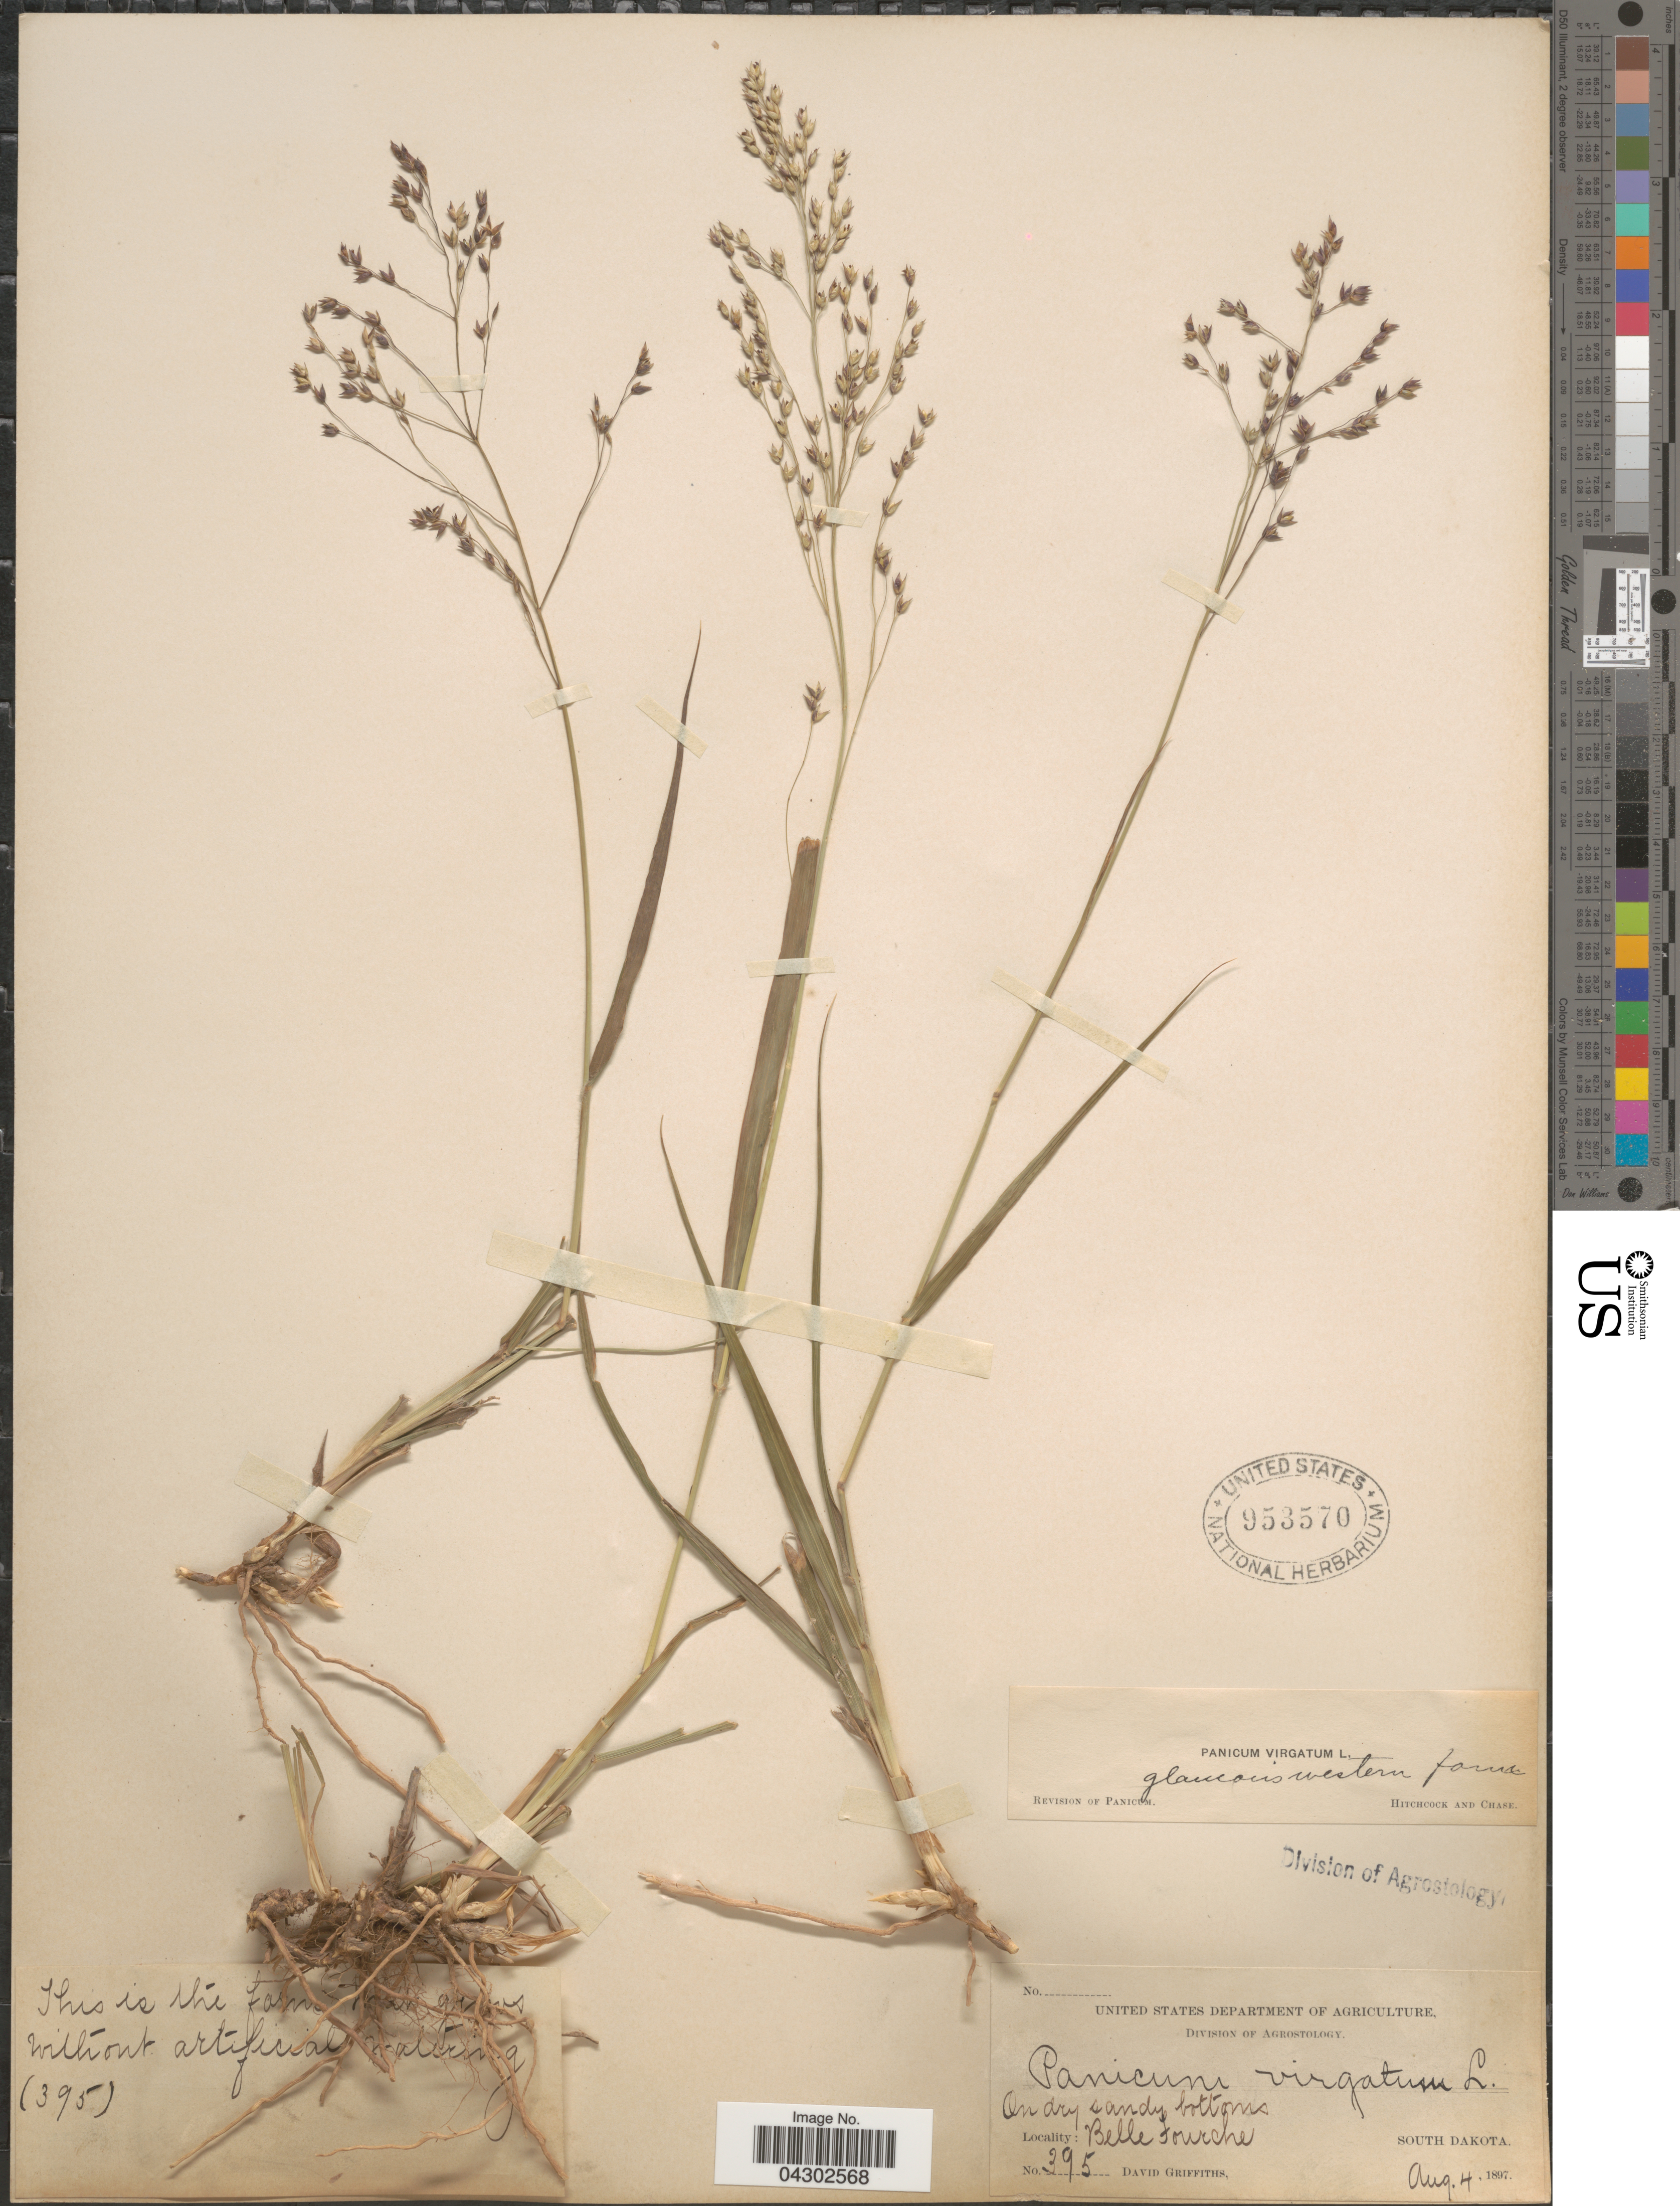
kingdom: Plantae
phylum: Tracheophyta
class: Liliopsida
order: Poales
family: Poaceae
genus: Panicum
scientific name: Panicum virgatum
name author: L.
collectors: D. Griffiths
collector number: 395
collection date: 1897-08-04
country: United States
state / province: South Dakota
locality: On dry sandy bottoms. Belle Fourche.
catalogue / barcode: US 953570